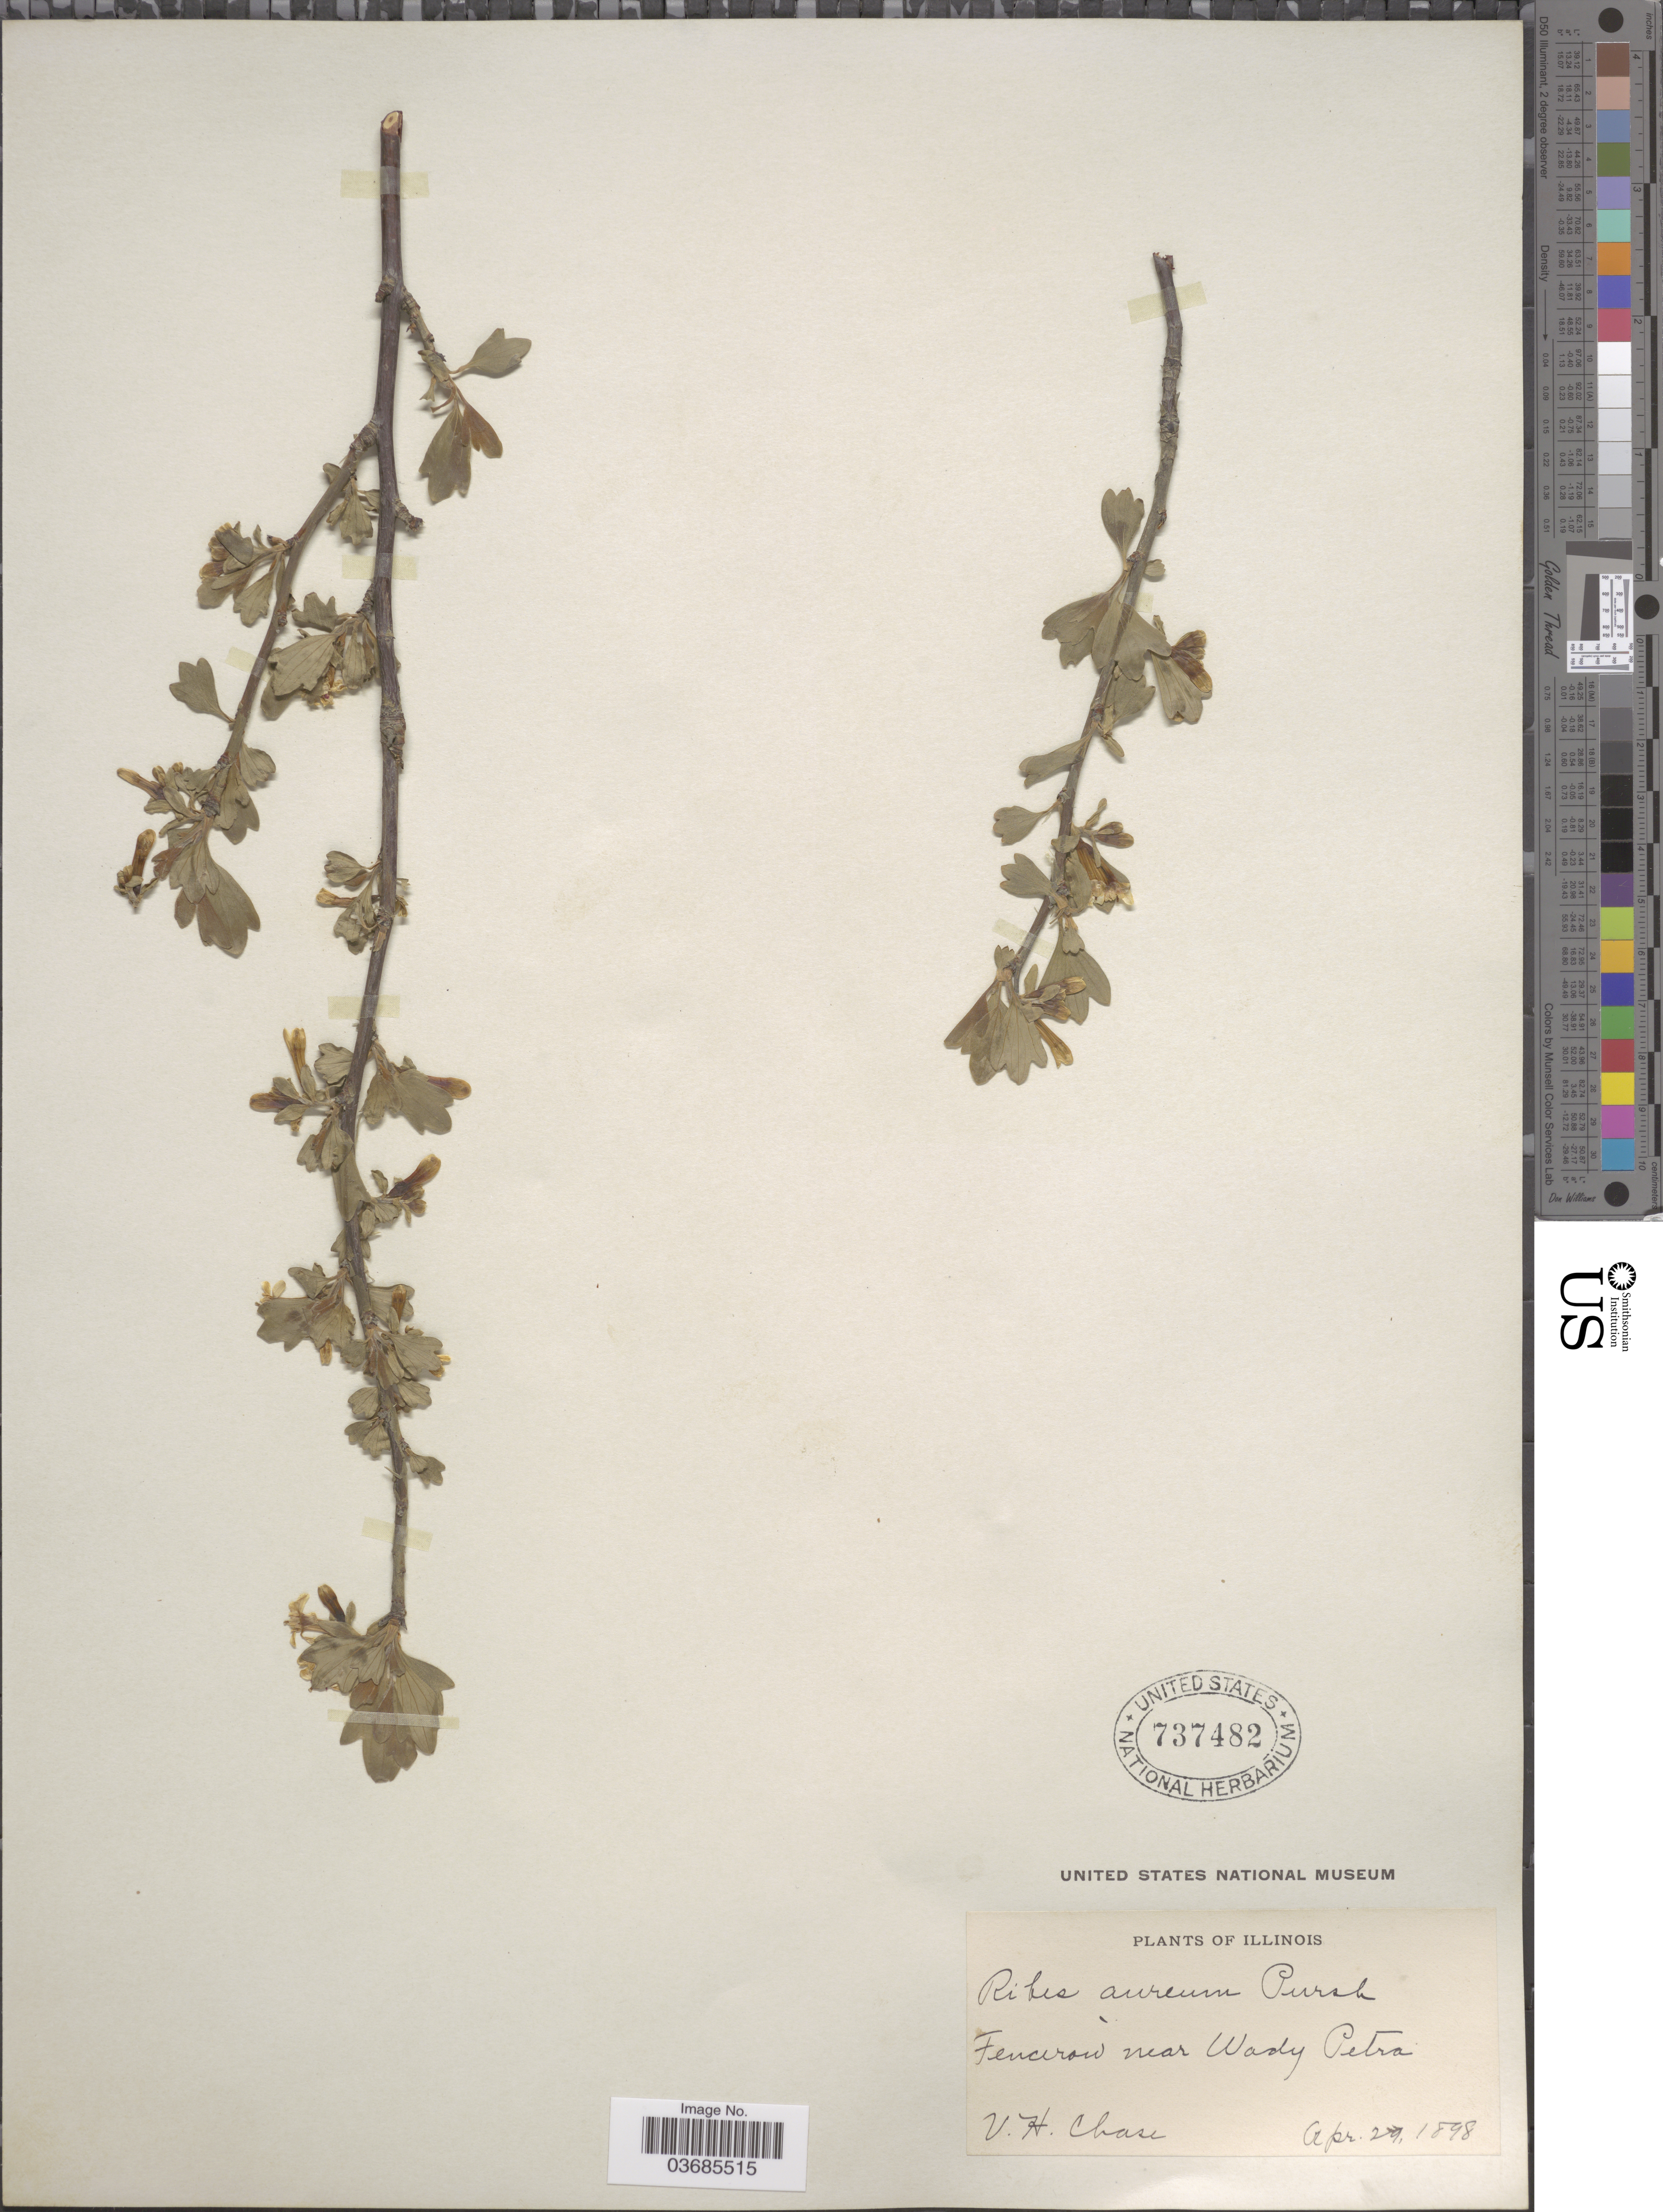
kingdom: Plantae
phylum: Tracheophyta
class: Magnoliopsida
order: Saxifragales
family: Grossulariaceae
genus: Ribes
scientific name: Ribes aureum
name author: Pursh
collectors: V. H. Chase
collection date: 1898-04-29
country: United States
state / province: Illinois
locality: Fencerow near Wady Petra.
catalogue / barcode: US 737482